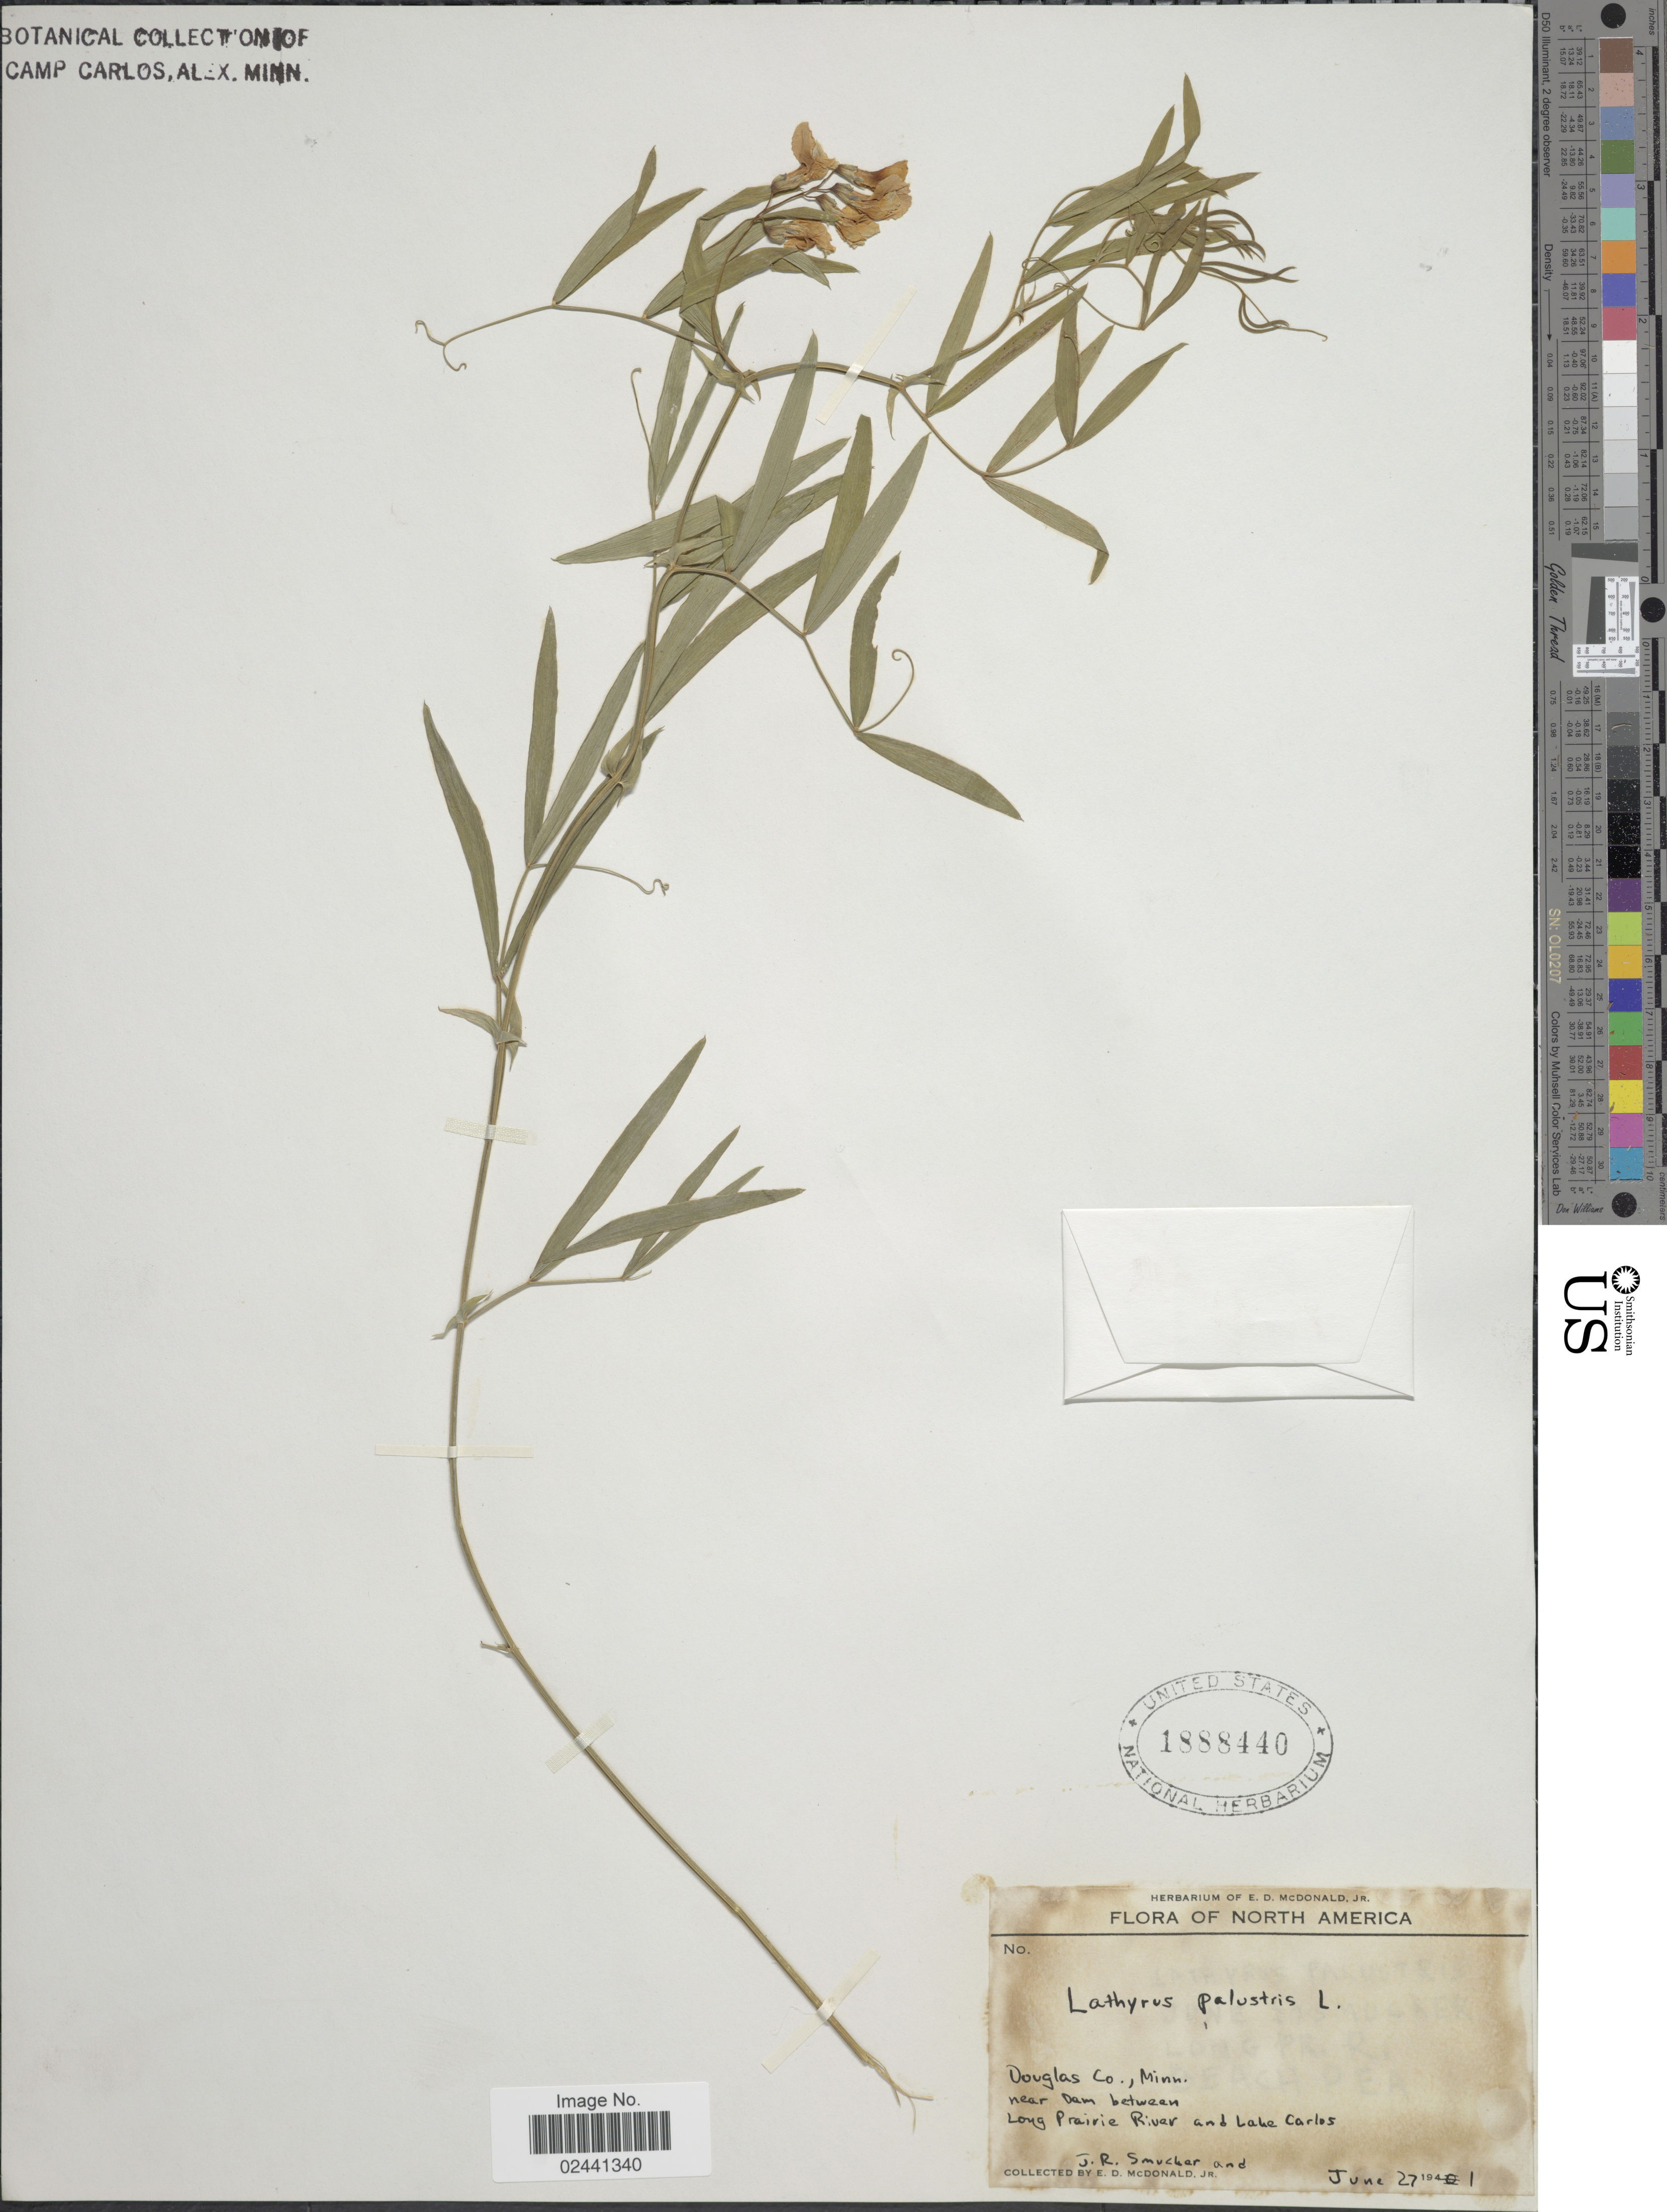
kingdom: Plantae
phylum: Tracheophyta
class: Magnoliopsida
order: Fabales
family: Fabaceae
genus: Lathyrus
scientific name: Lathyrus palustris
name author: L.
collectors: J. Smucker & E. D. McDonald Jr.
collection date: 1941-06-27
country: United States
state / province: Minnesota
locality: Douglas Co., near dam between Long Prairie River and Lake Carlos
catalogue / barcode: US 1888440